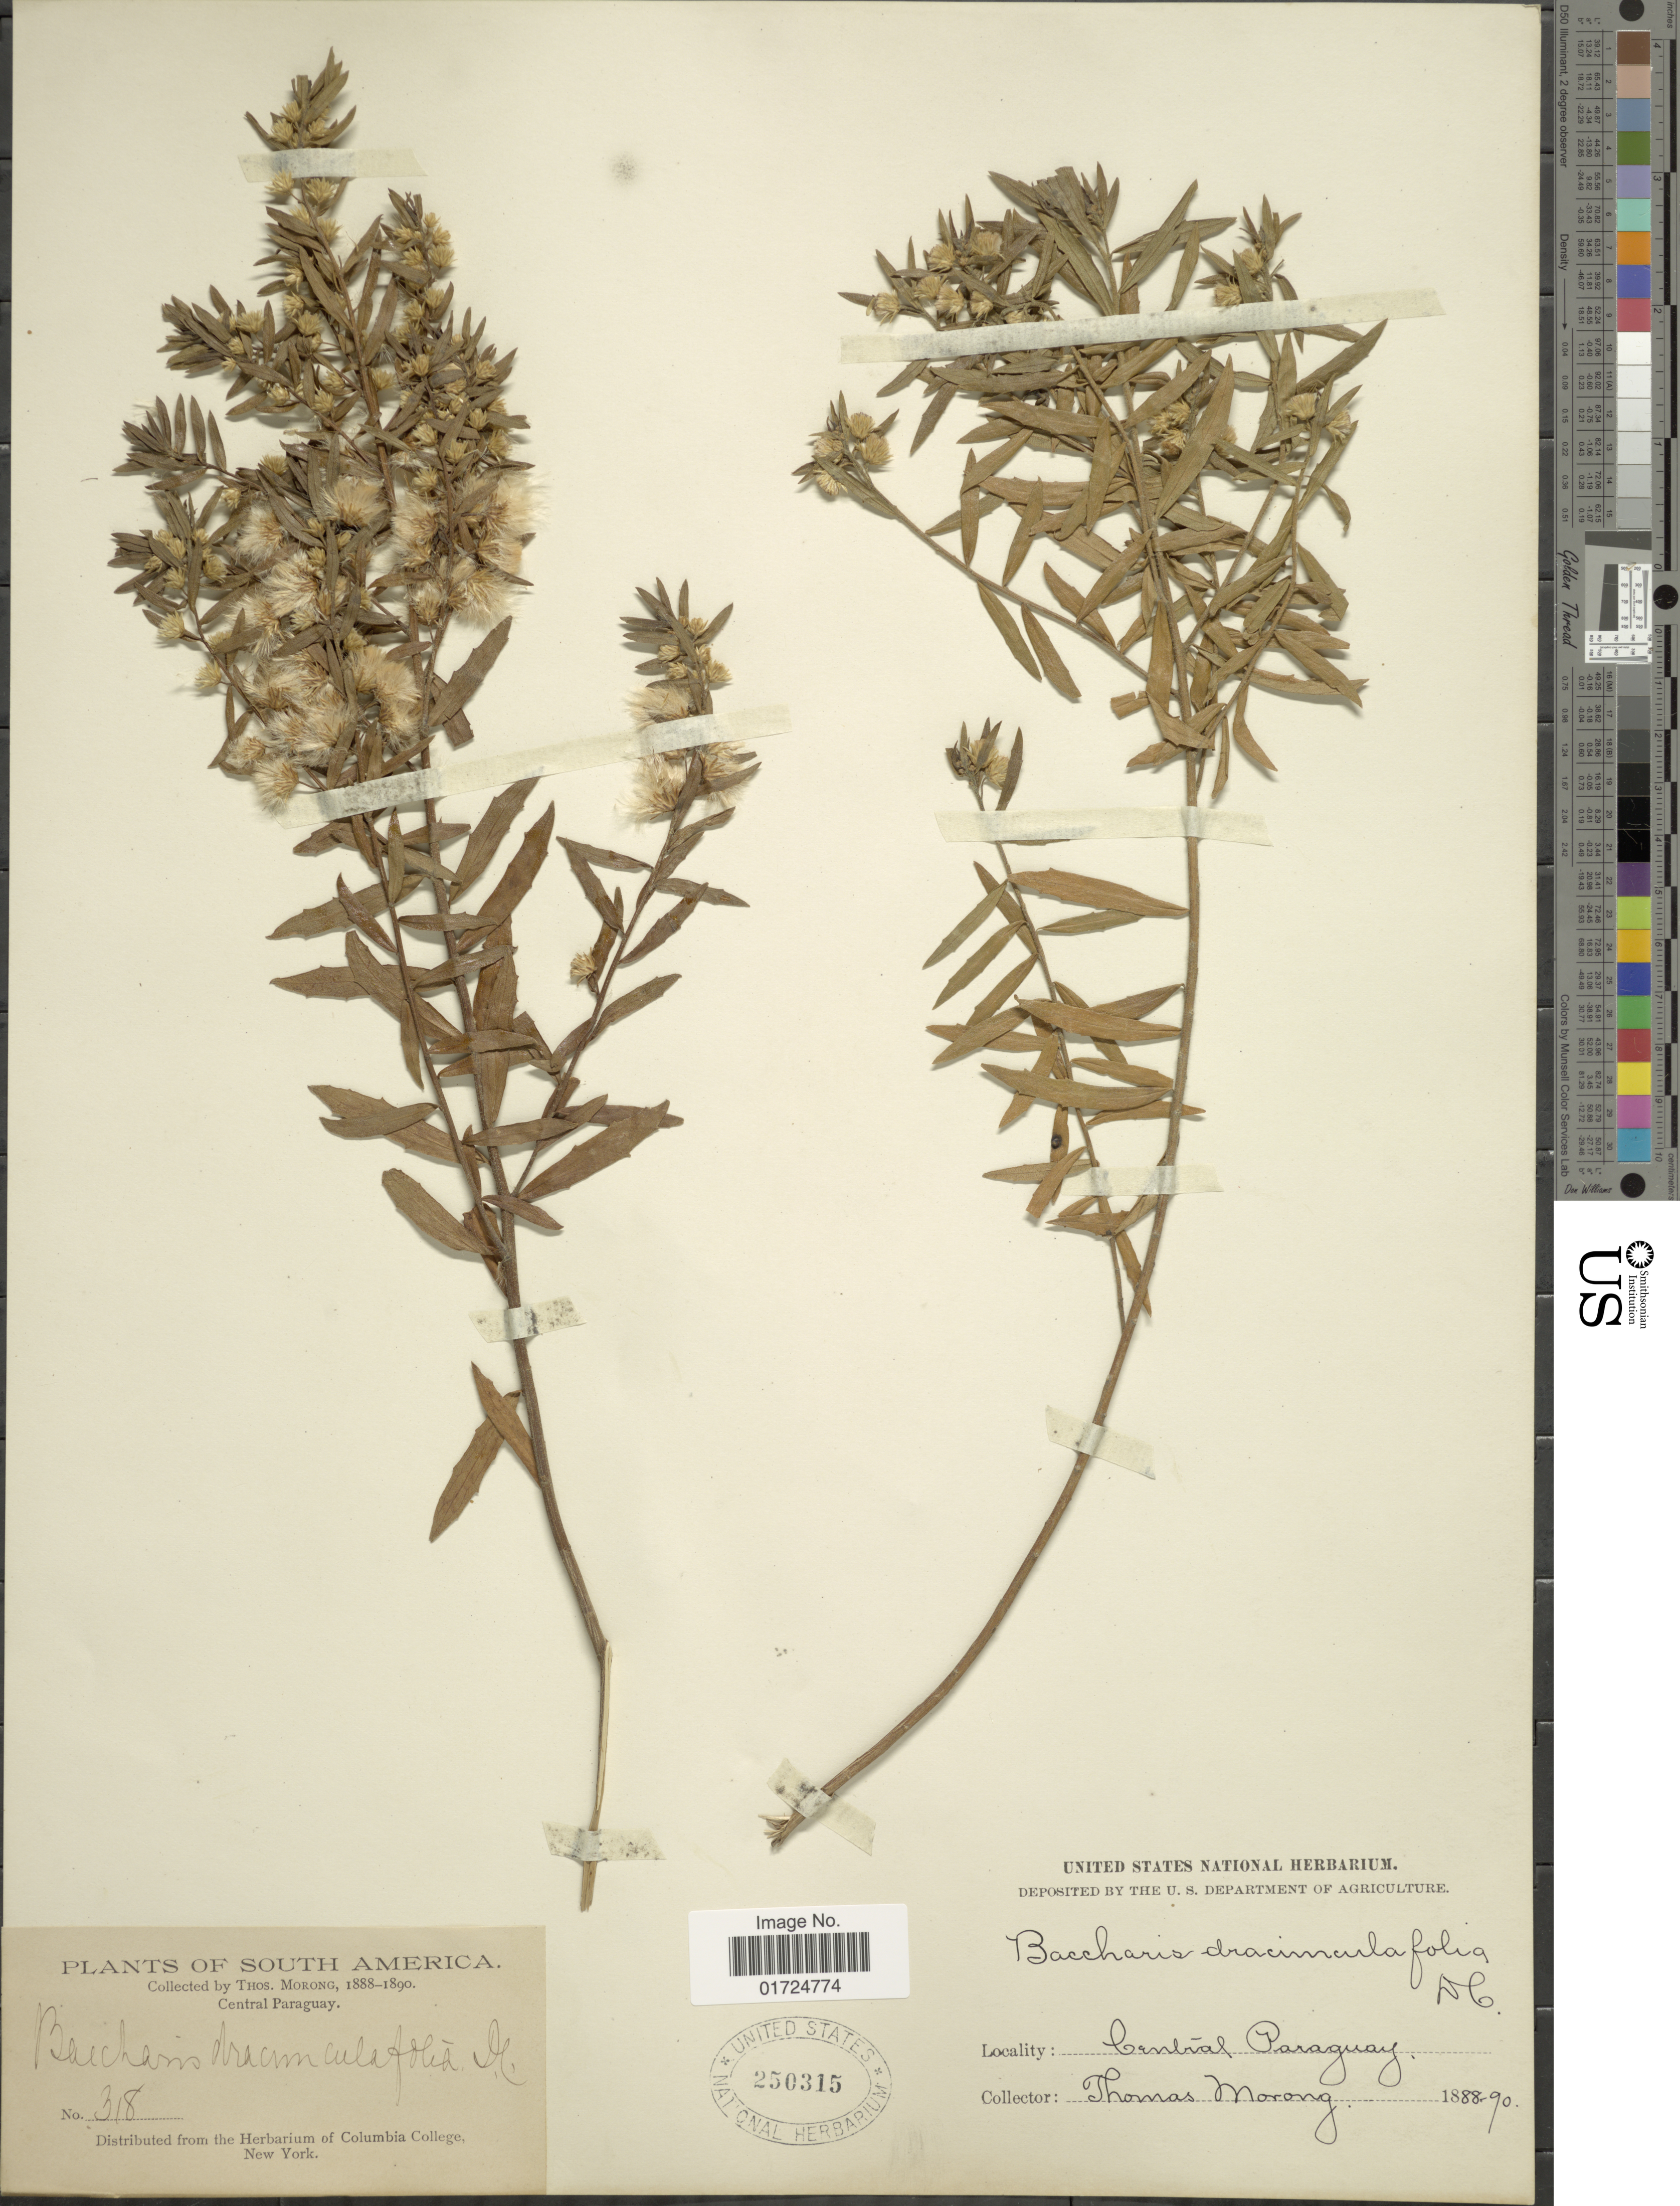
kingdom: Plantae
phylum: Tracheophyta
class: Magnoliopsida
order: Asterales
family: Asteraceae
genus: Baccharis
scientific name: Baccharis dracunculifolia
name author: DC.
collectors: ex herb. T. Morong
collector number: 318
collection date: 1888/1890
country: Paraguay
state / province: Central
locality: South America. Central Paraguay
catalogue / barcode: US 250315